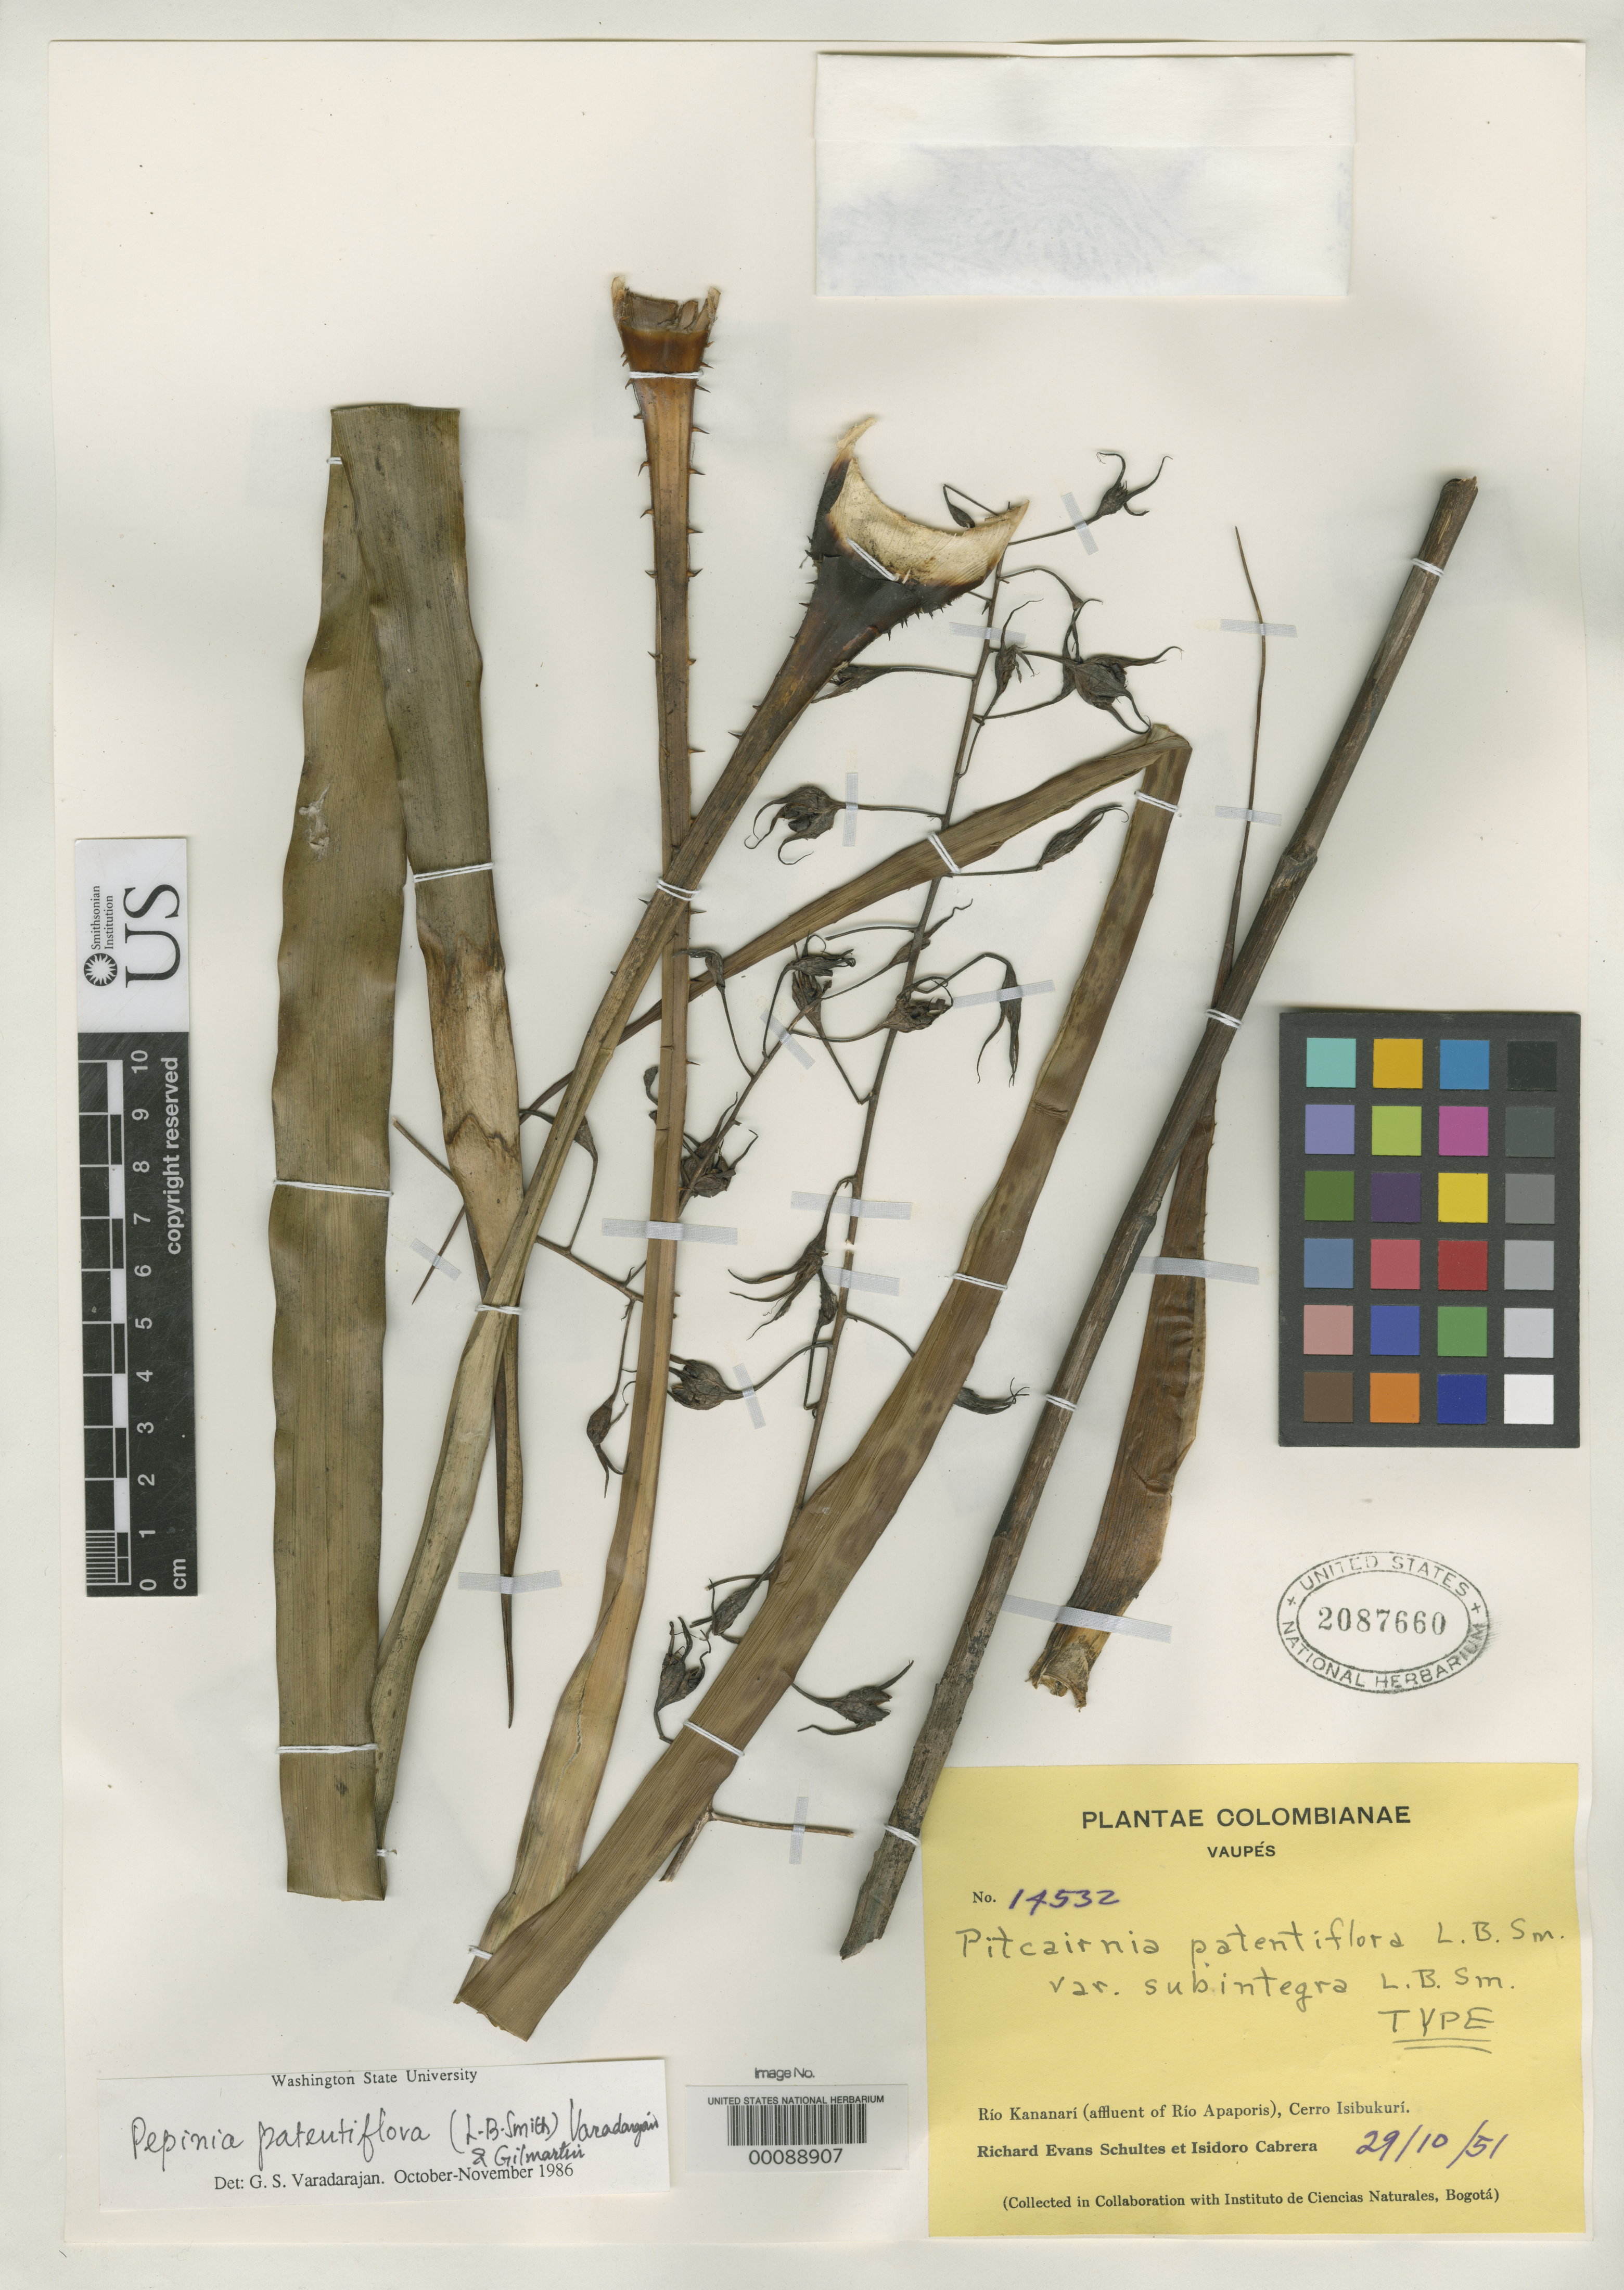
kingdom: Plantae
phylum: Tracheophyta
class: Liliopsida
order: Poales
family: Bromeliaceae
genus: Pitcairnia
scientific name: Pitcairnia patentiflora var. subintegra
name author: L.B. Sm.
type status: Holotype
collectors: R. E. Schultes & I. Cabrera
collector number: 14532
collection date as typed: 29 Oct 1951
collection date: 1951-10-29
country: Colombia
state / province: Vaupés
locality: Rio Kanamari, Cerro Isibukuri.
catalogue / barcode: US 2087660